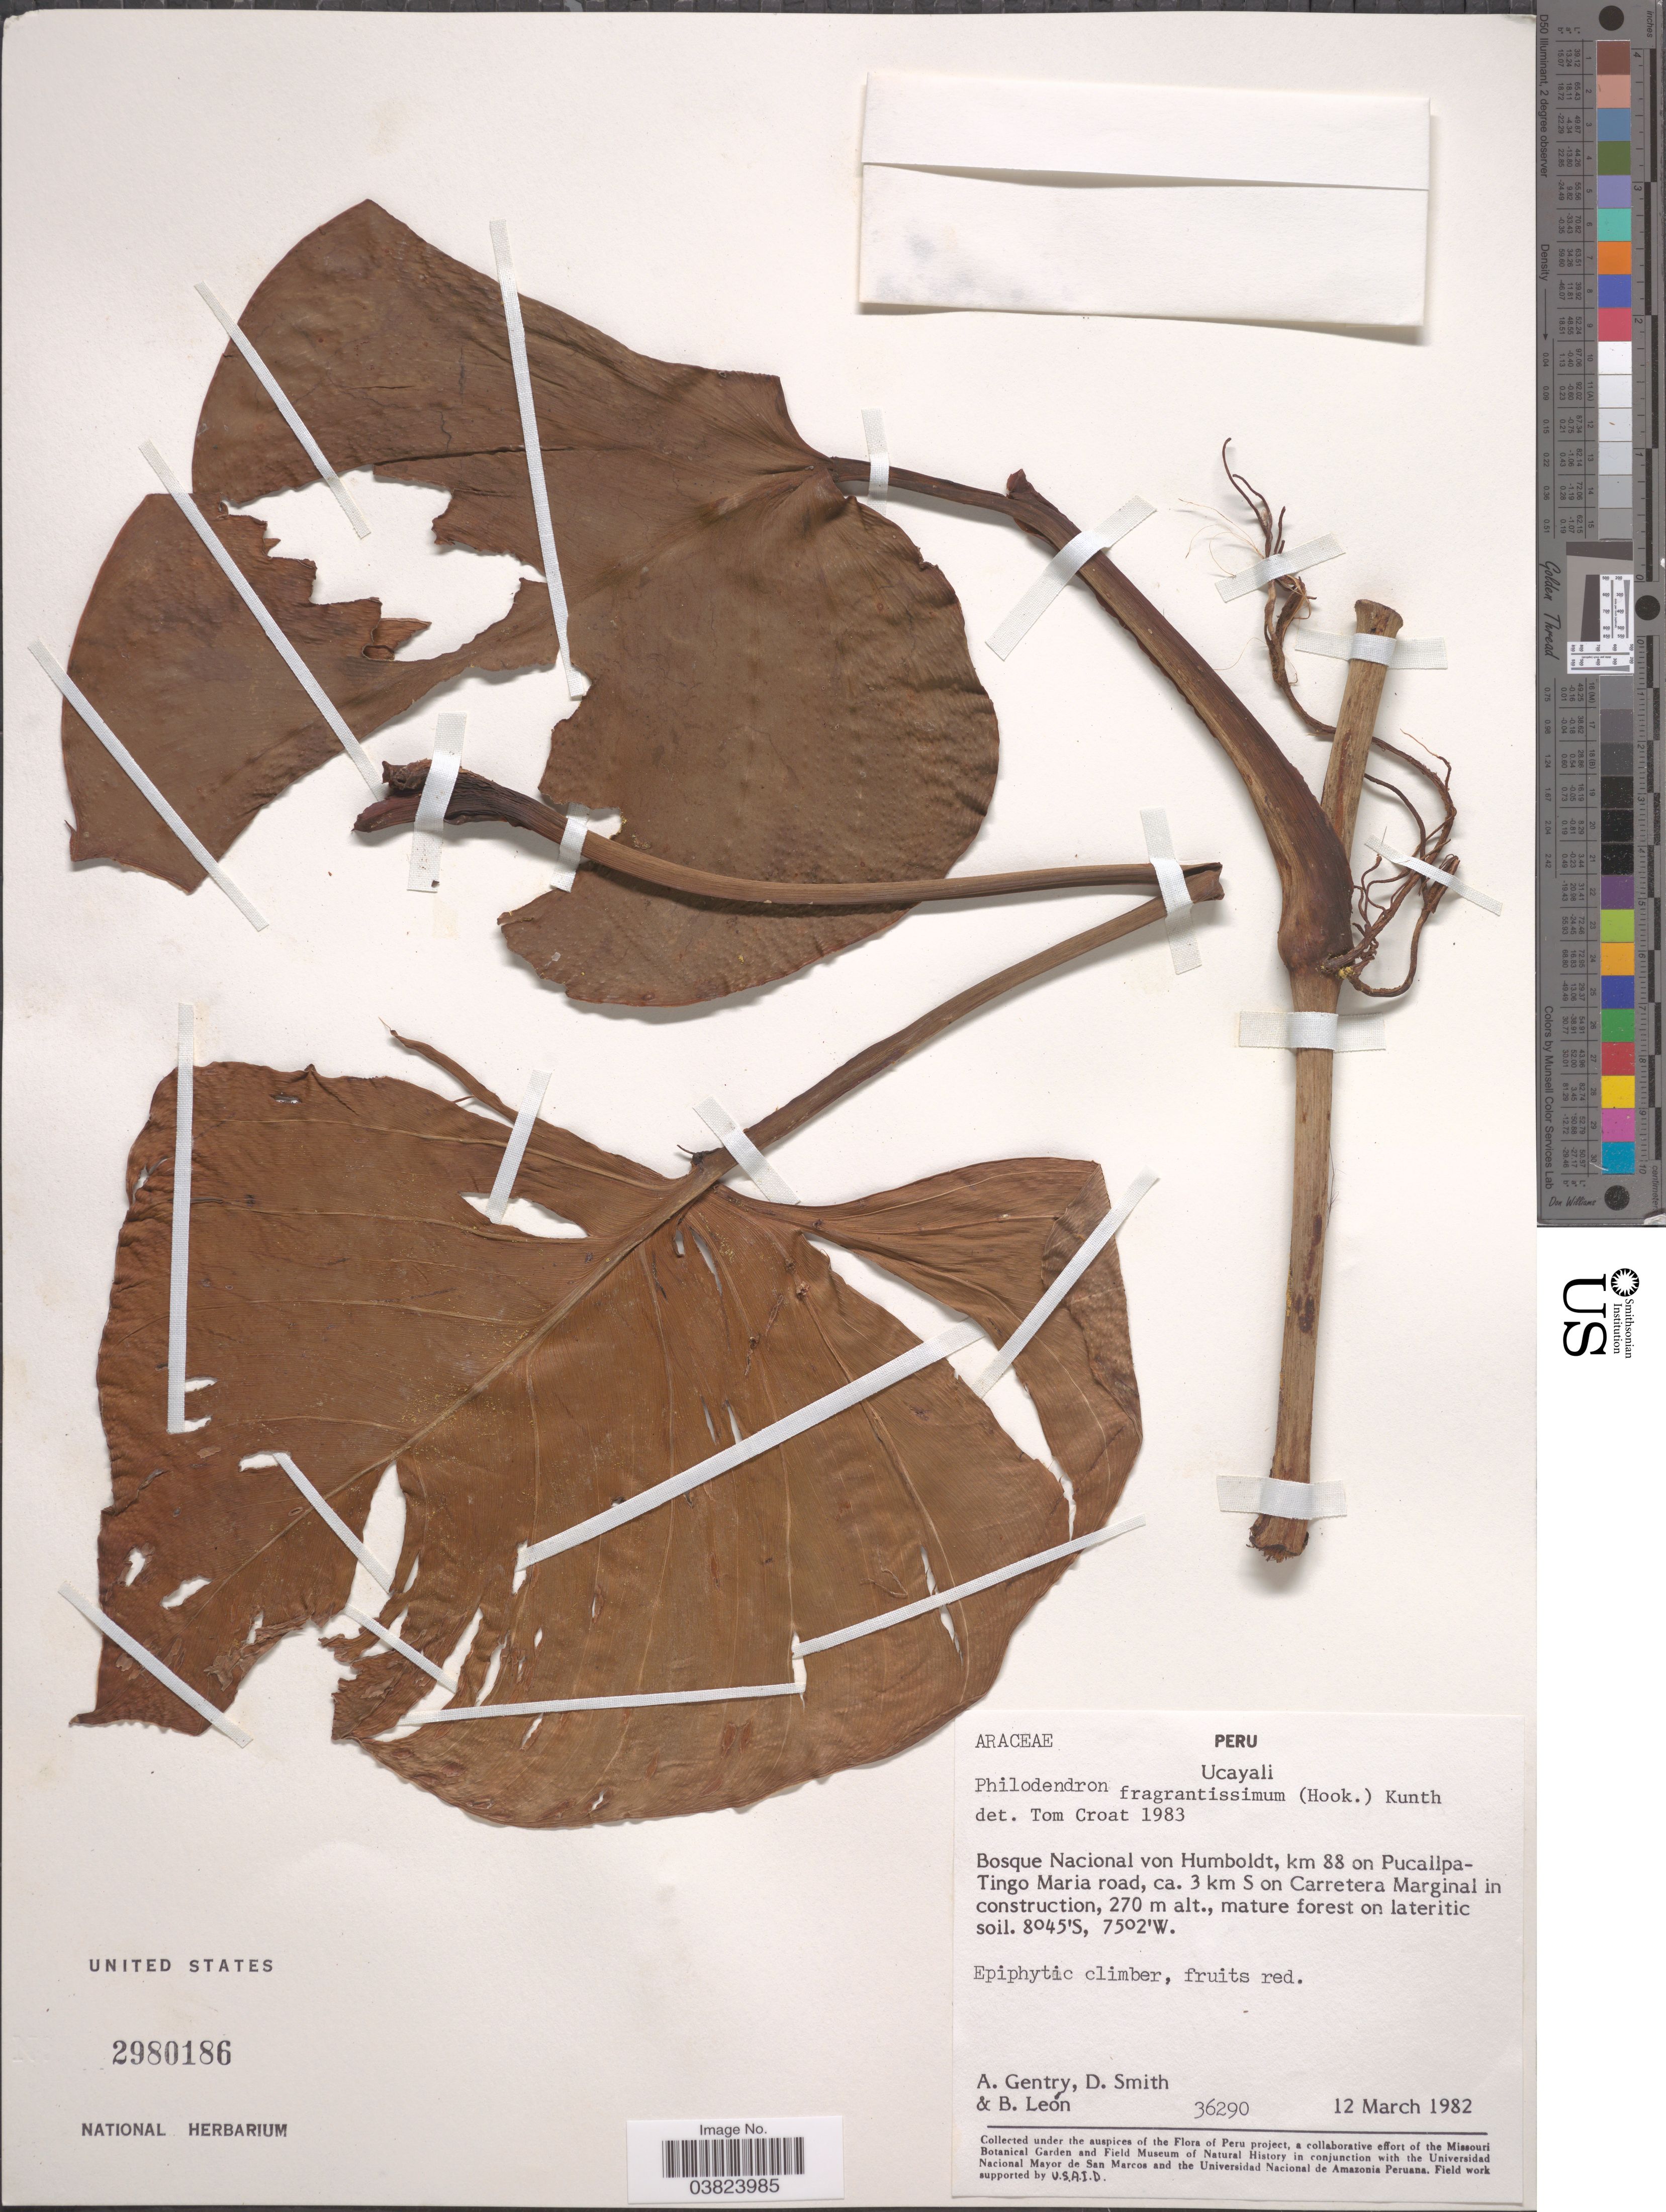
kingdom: Plantae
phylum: Tracheophyta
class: Liliopsida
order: Alismatales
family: Araceae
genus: Philodendron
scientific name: Philodendron fragrantissimum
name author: (G. Don) Kunth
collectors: A. H. Gentry, D. Smith & B. León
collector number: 36290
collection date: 1982-03-12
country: Peru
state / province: Ucayali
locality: Bosque Nacional von Humboldt, km 88 on Pucallpa-Tingo maria road, ca. 3 km. S on carretera marginal in construction.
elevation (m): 270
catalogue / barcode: US 2980186